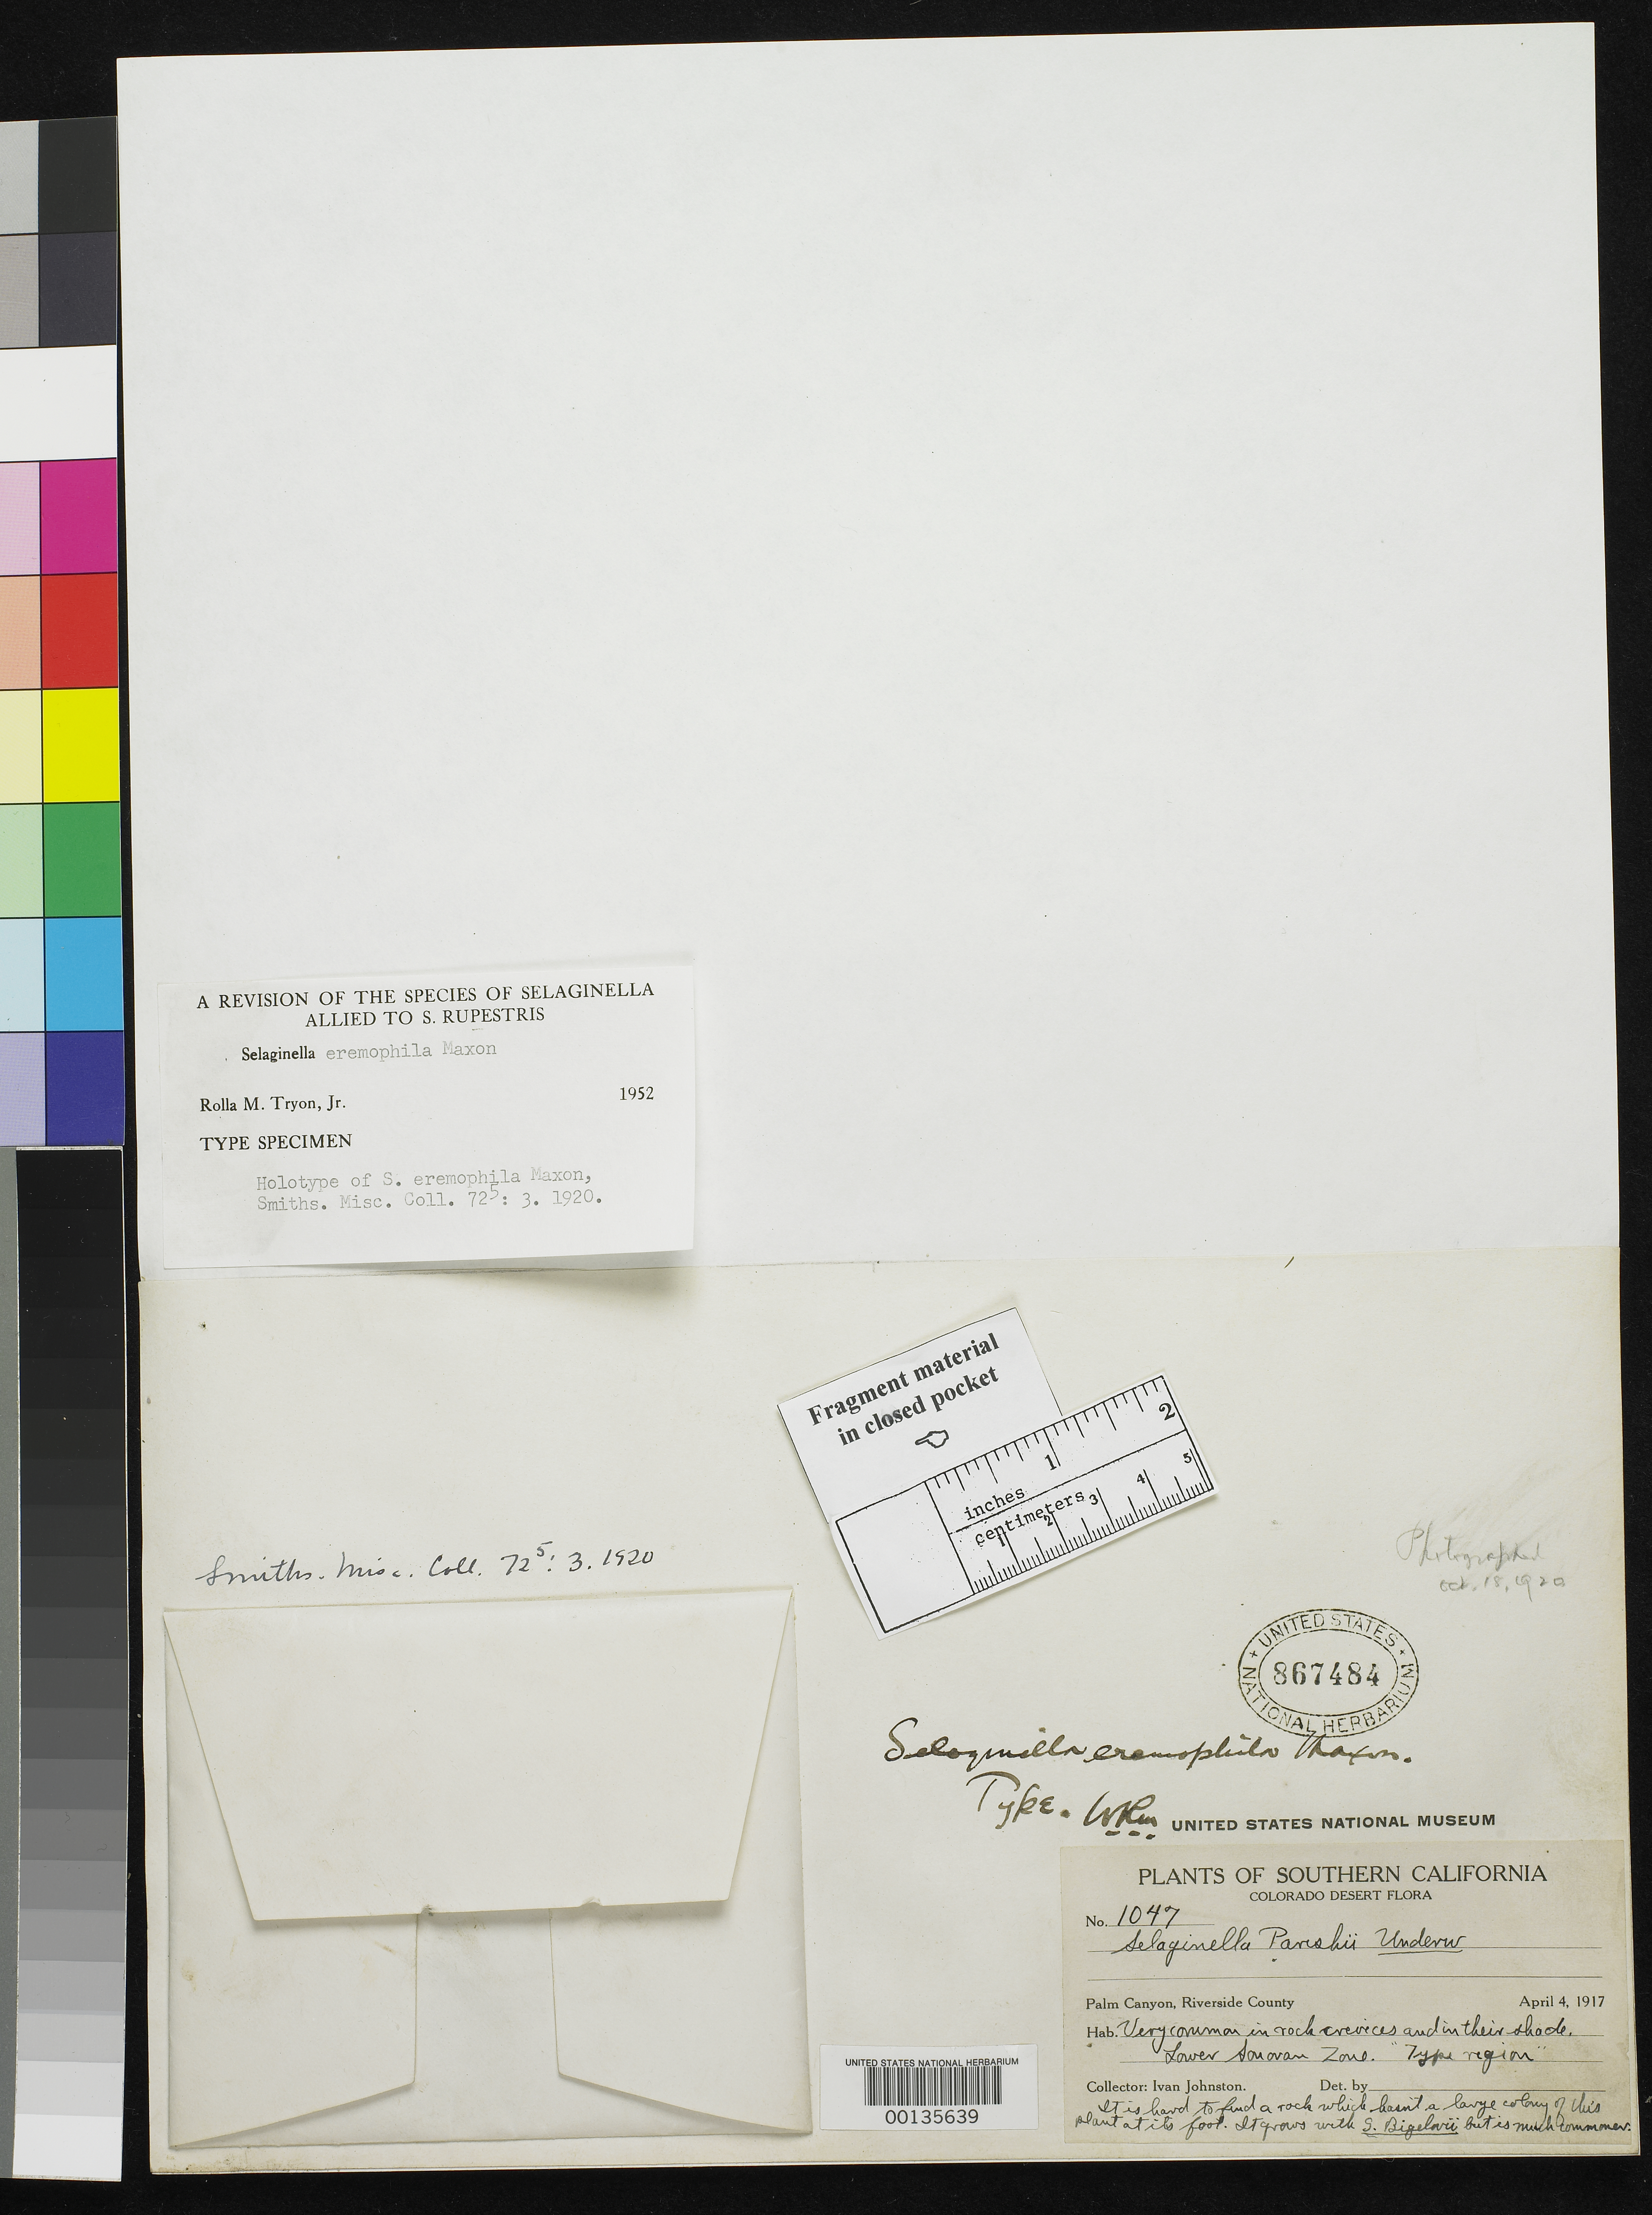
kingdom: Plantae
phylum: Tracheophyta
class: Lycopodiopsida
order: Selaginellales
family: Selaginellaceae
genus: Selaginella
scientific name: Selaginella eremophila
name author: Maxon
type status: Holotype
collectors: I.M. Johnston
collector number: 1047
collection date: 1917-04-04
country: United States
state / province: California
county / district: Riverside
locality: Palm Canyon, Riverside County. Lower Sonoran zone.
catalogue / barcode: US 867484